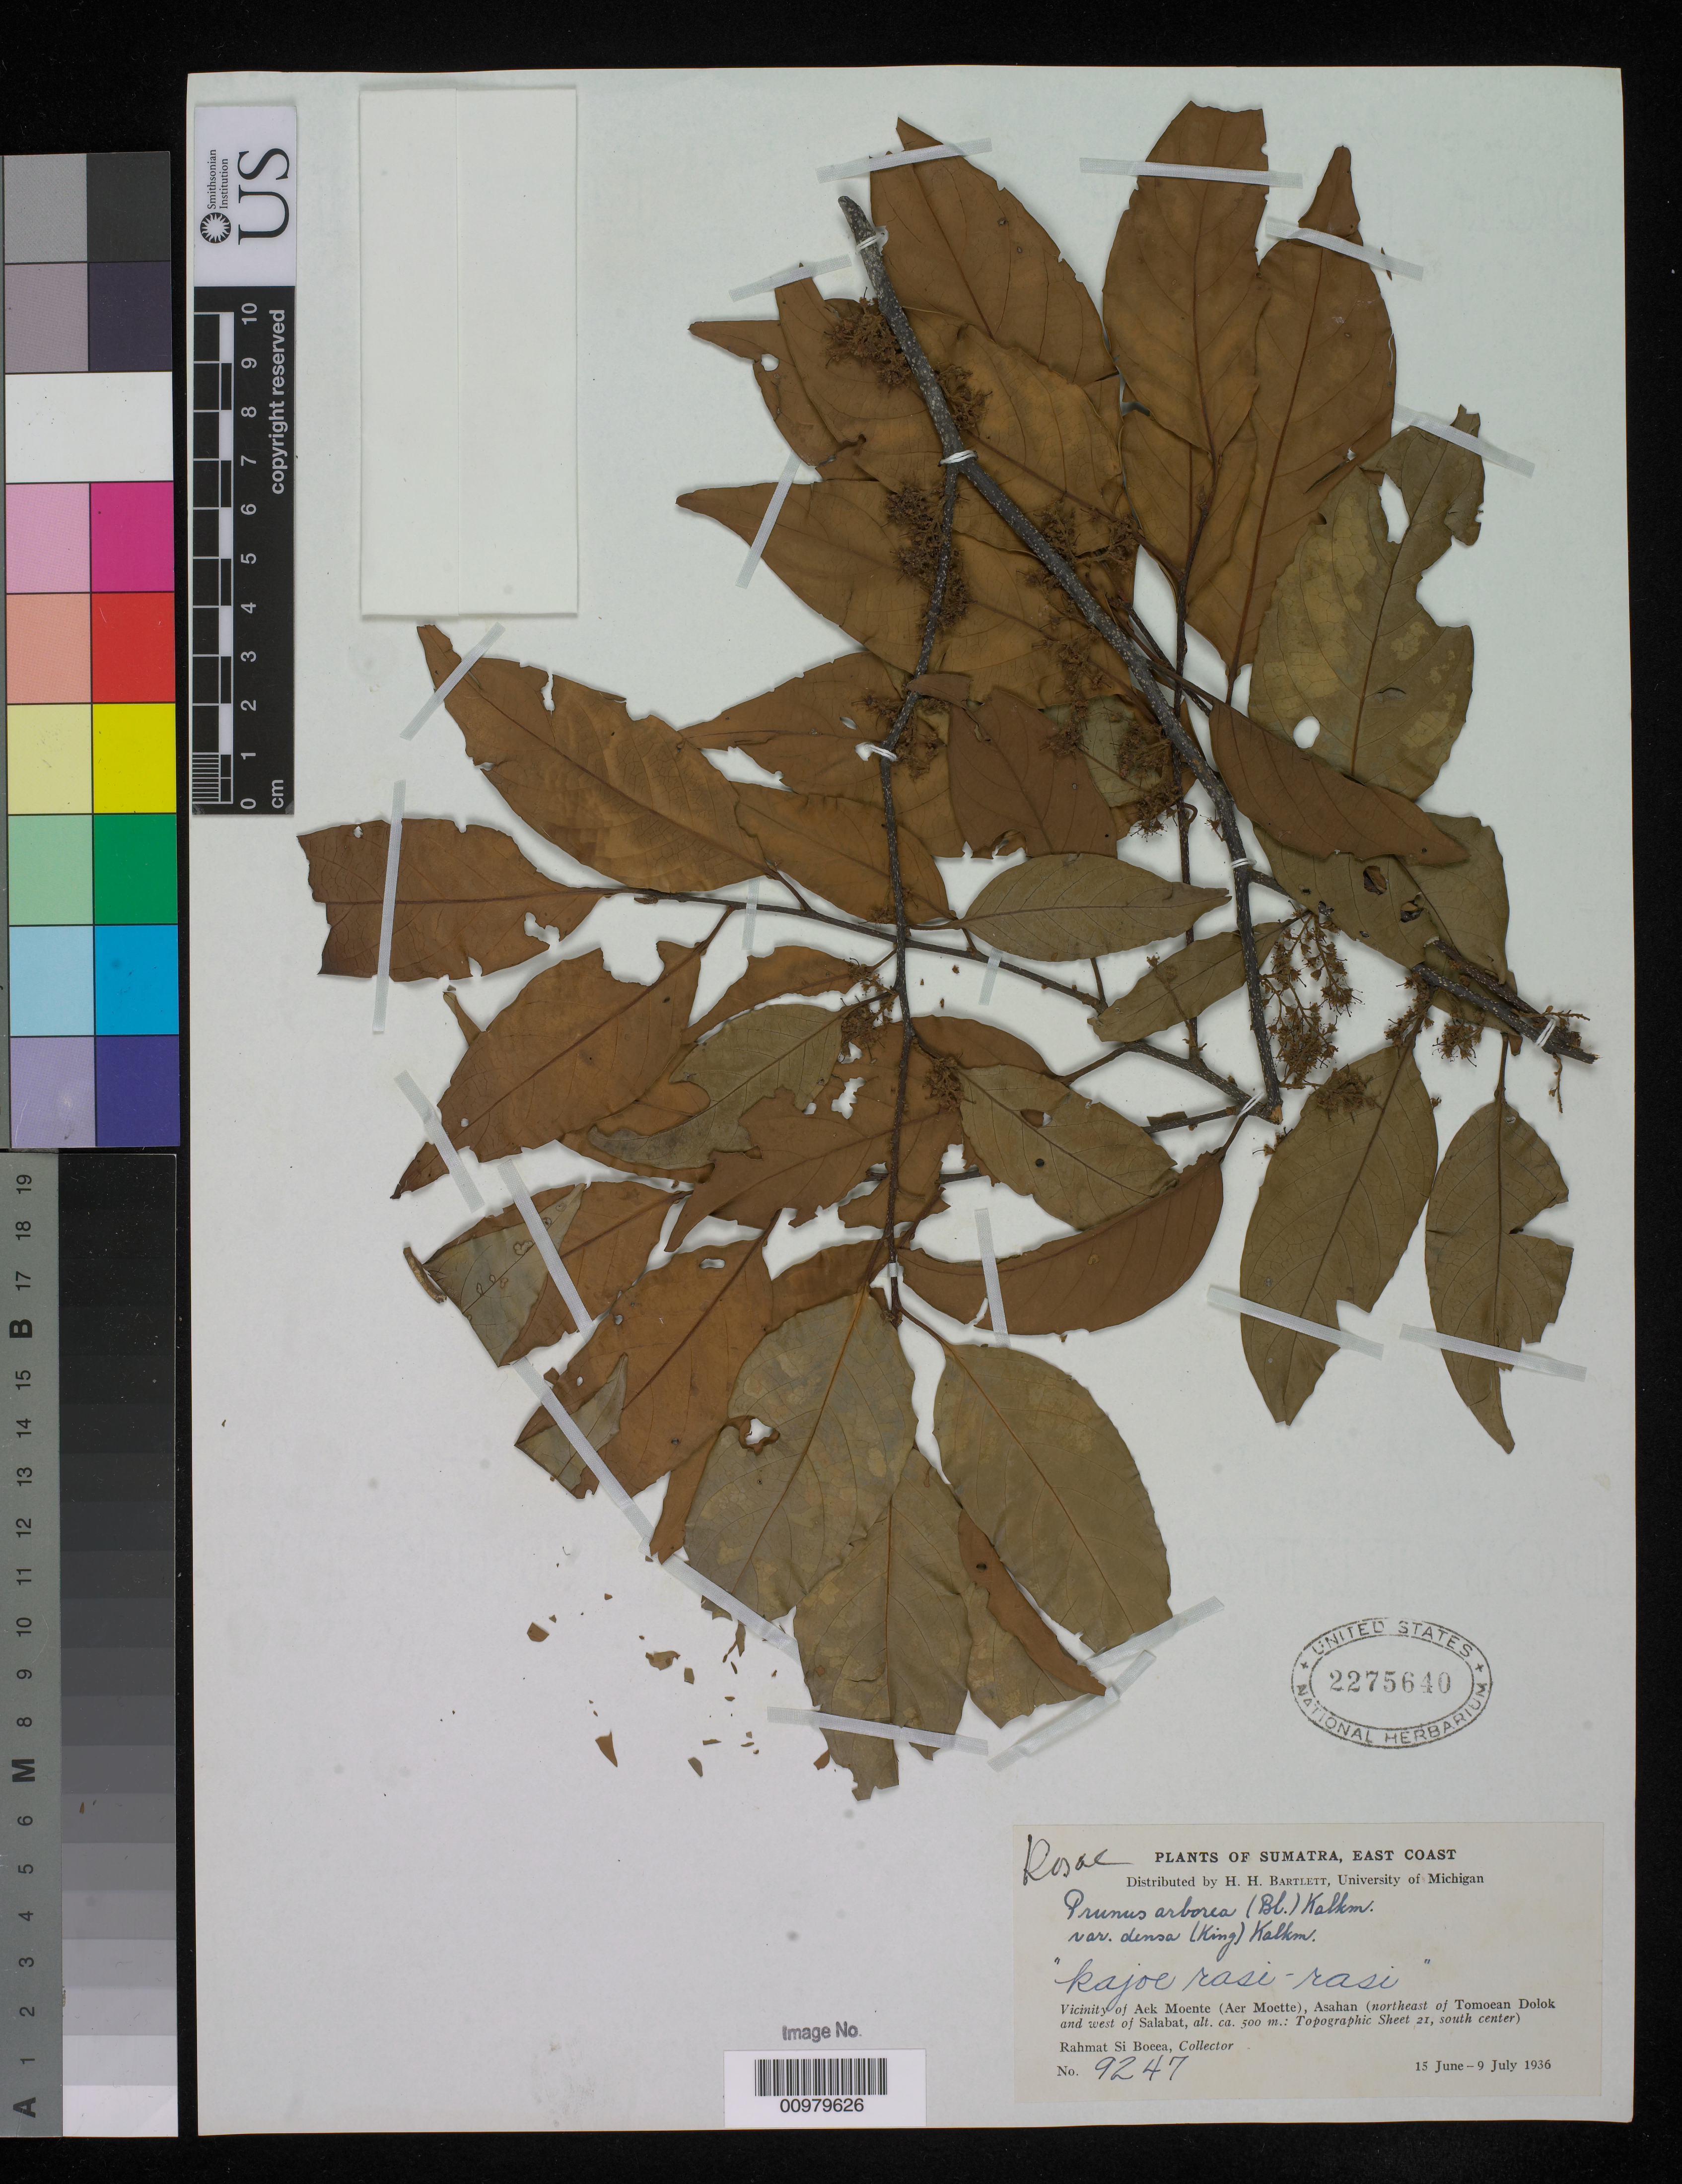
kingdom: Plantae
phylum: Tracheophyta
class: Magnoliopsida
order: Rosales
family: Rosaceae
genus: Prunus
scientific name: Prunus sp.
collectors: Rahmat Si Boeea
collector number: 9247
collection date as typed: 15 Jun 1936 to 09 Jul 1936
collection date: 1936-06-15/1936-07-09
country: Indonesia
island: Sumatra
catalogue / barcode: US 2275640